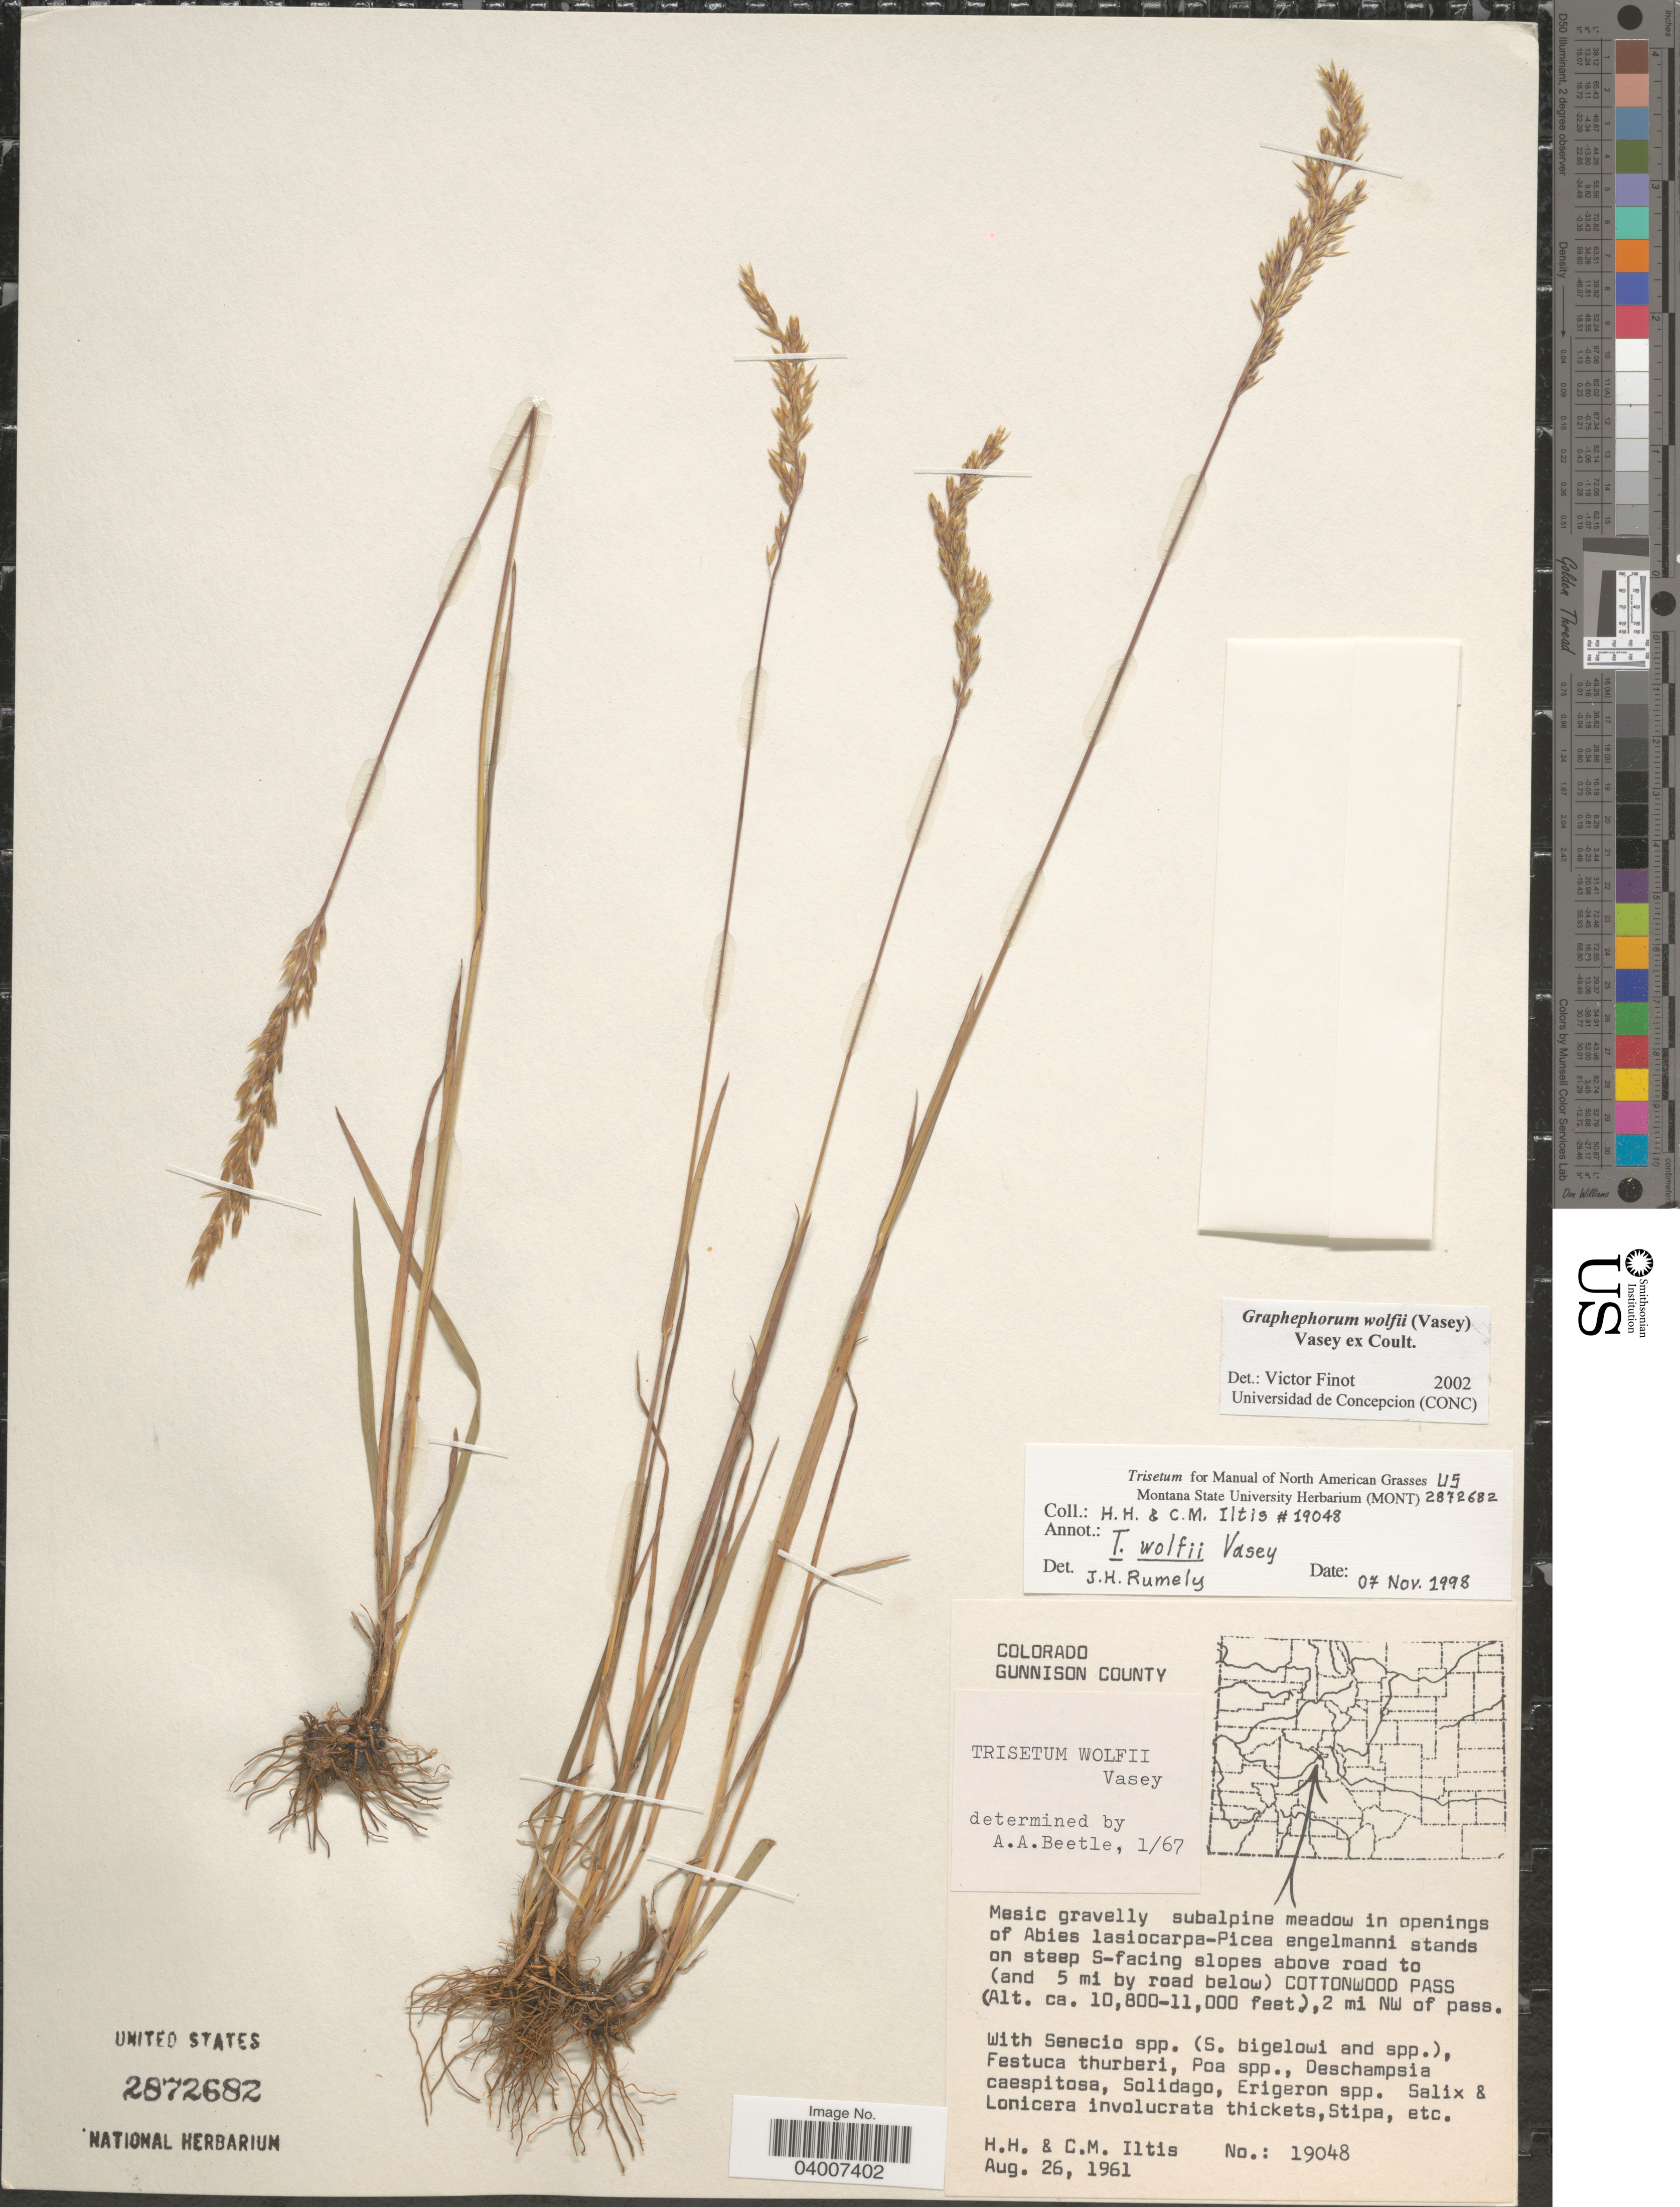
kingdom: Plantae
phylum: Tracheophyta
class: Liliopsida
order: Poales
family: Poaceae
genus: Graphephorum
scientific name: Graphephorum wolfii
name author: (E. Fourn.) Vasey ex Coult.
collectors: H. H. Iltis & C. M Iltis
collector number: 19048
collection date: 1961-08-26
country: United States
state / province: Colorado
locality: Gunnison County. Mesic gravelly subalpine meadow in openings of Abies lasiocarpa-Picea engelmanni stands on steep S-facing slopes above road to (and 5 mi by road below) COTTONWOOD PASS, 2 mi NW of pass.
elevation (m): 3292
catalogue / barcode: US 2872682